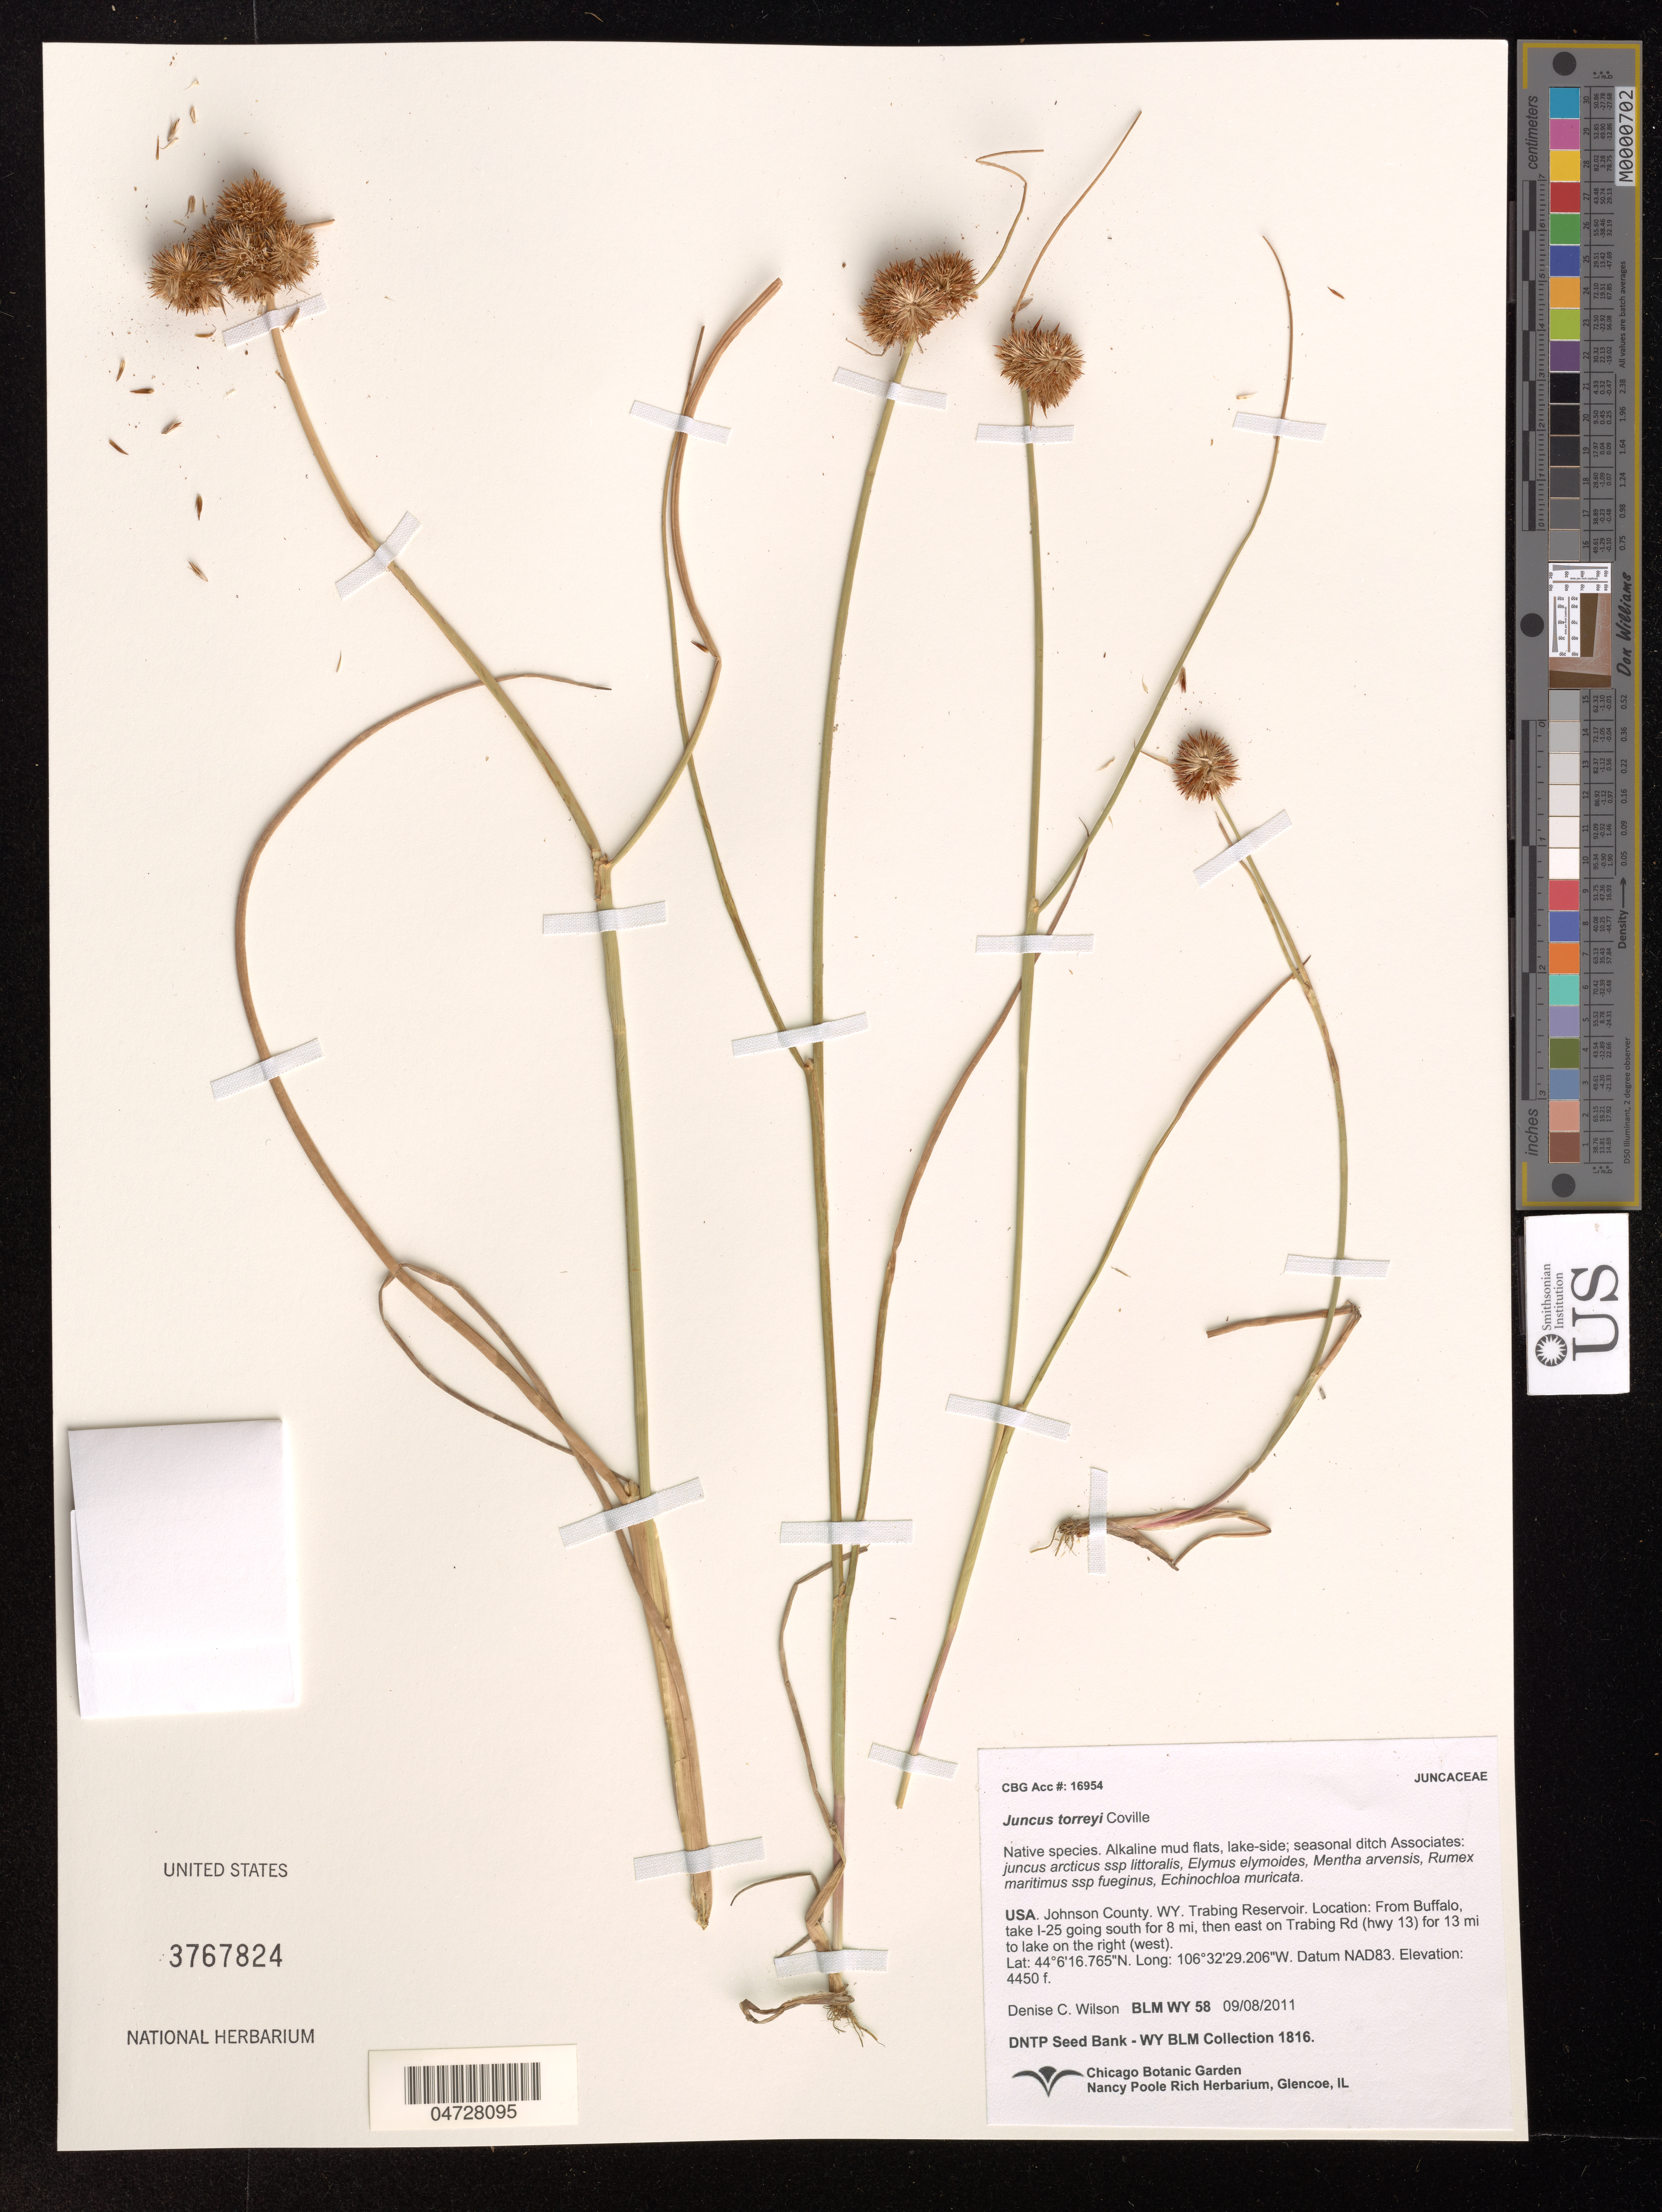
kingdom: Plantae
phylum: Tracheophyta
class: Liliopsida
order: Poales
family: Juncaceae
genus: Juncus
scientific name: Juncus torreyi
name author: Coville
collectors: D. Wilson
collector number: BLM WY 58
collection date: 2011-09-08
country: United States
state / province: Wyoming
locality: Johnson County. Trabing Reservoir. Buffalo take I-25 going south for 8 mi. then east on Trabing Rd (hwy 13) for 13 mi to take on the right (west).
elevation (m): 1356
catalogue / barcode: US 3767824